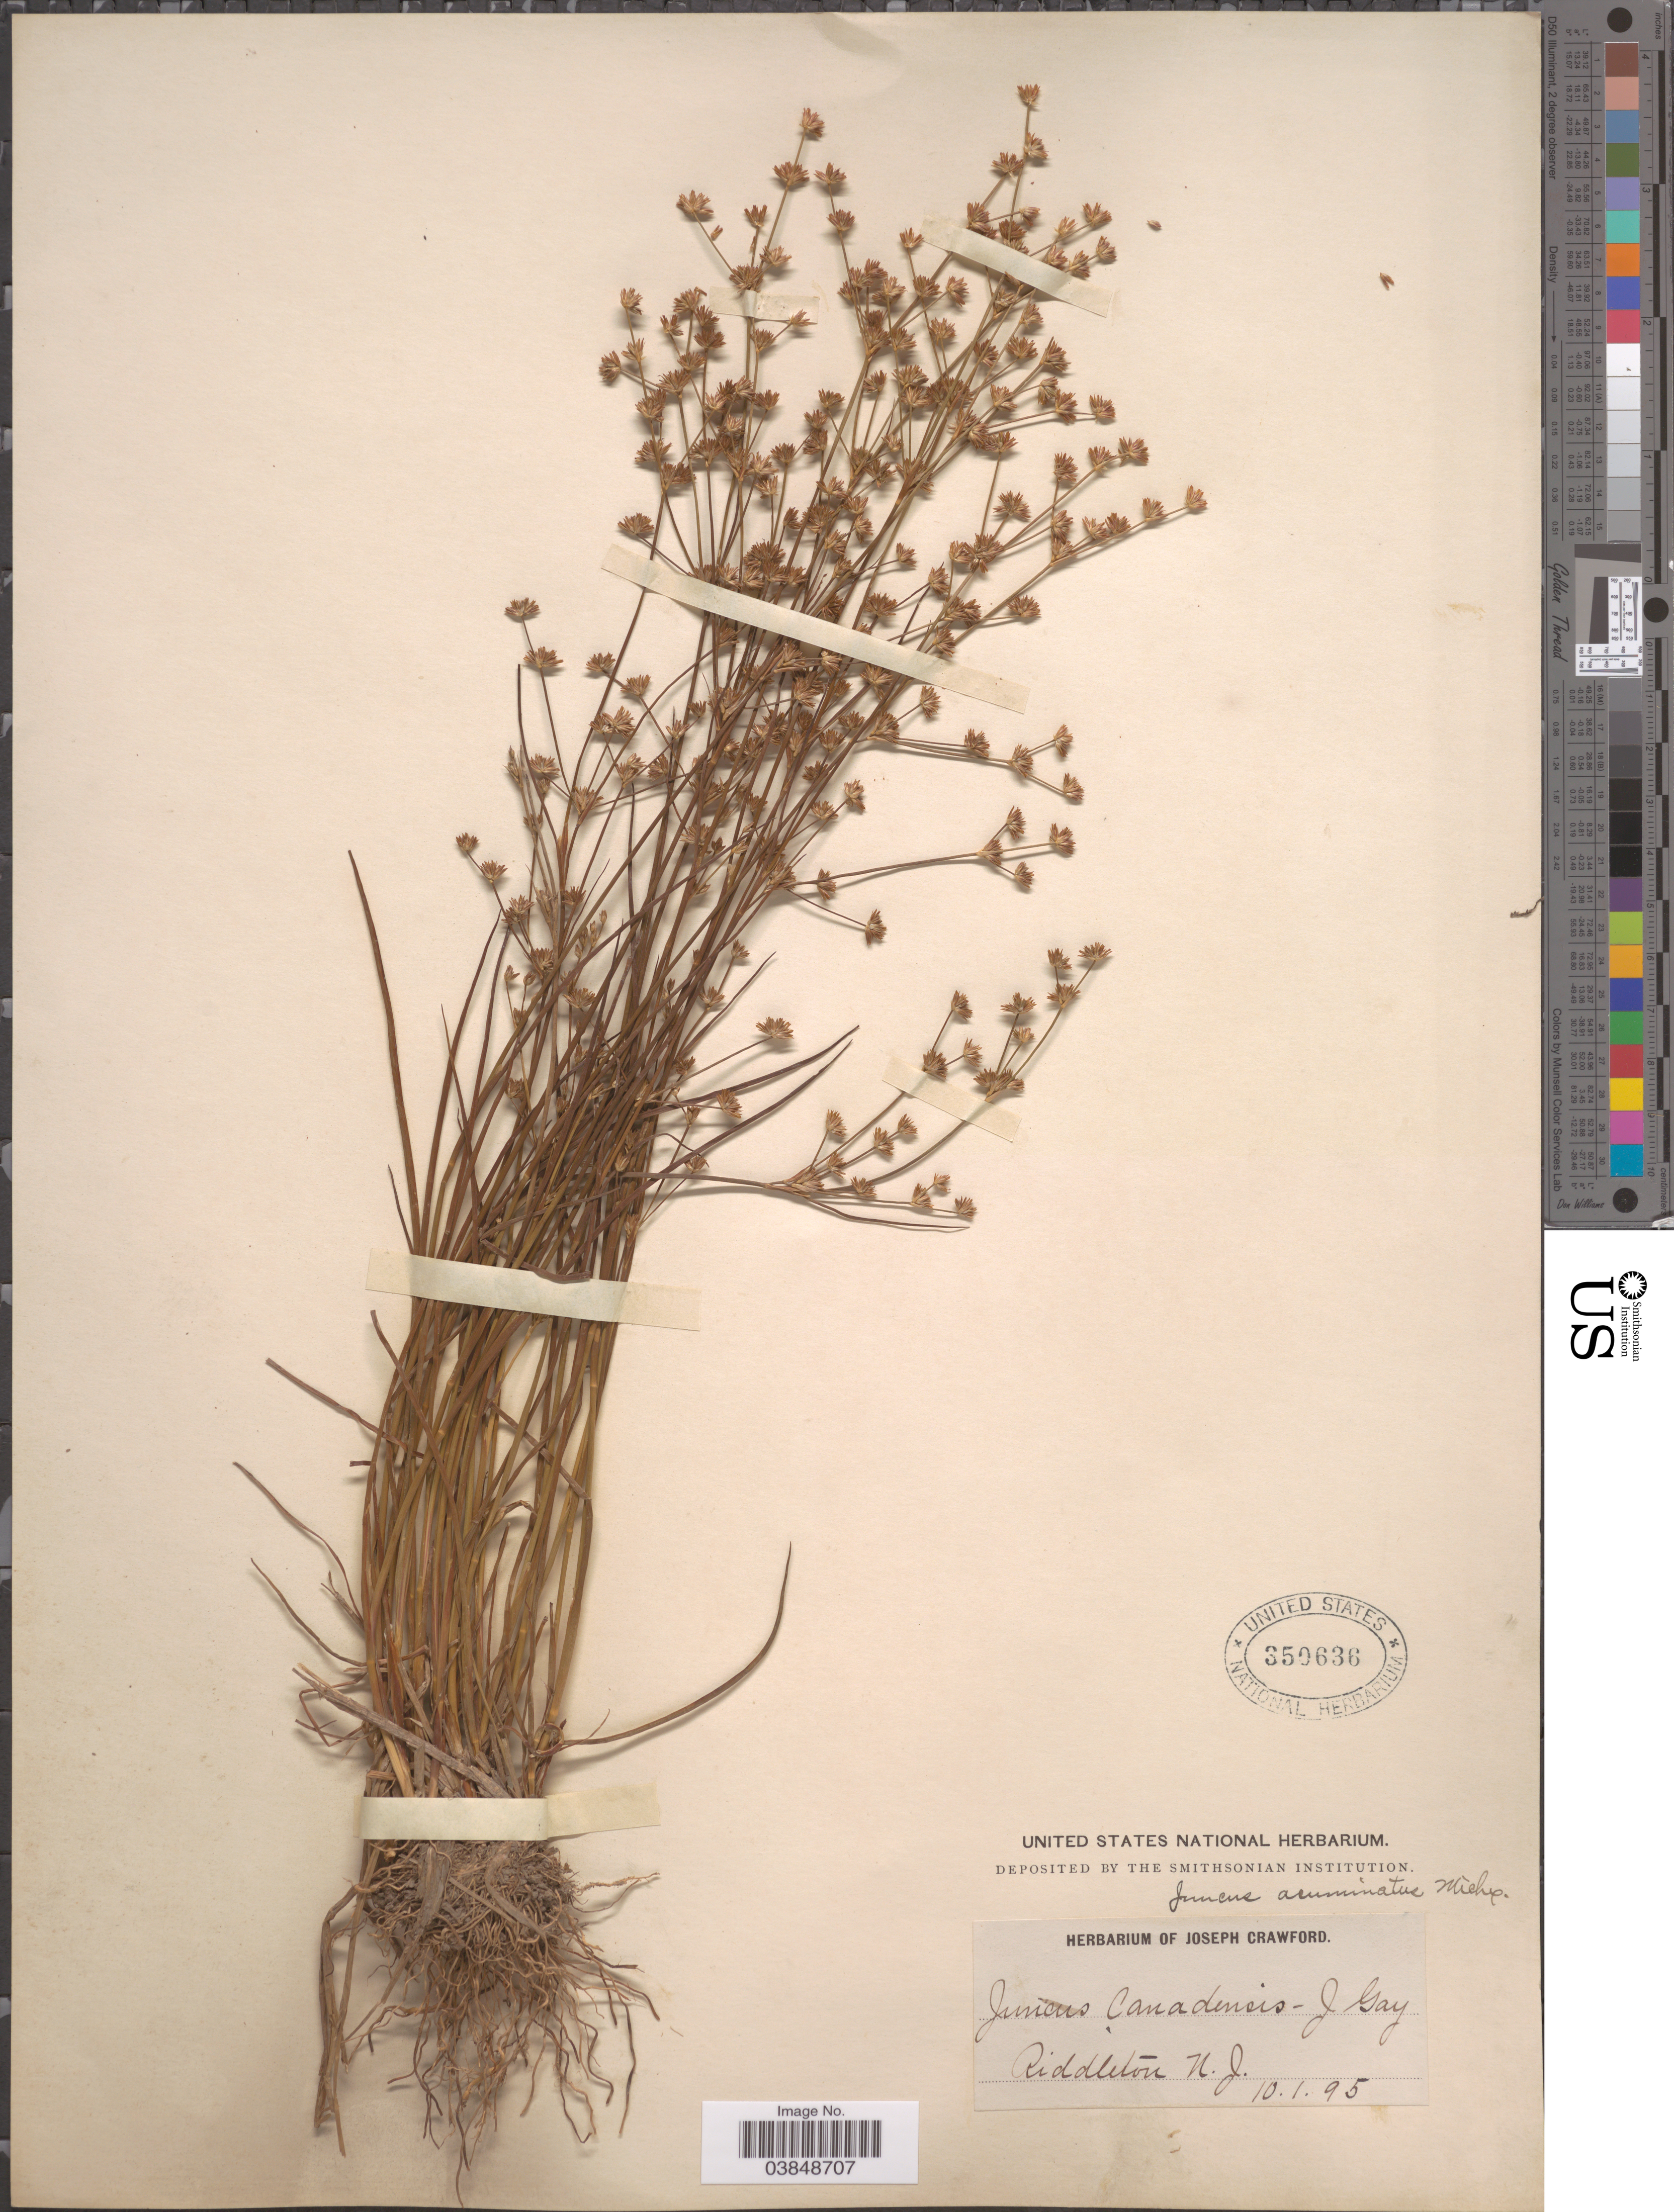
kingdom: Plantae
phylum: Tracheophyta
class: Liliopsida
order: Poales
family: Juncaceae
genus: Juncus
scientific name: Juncus acuminatus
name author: Michx.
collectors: ex herb. Joseph Crawford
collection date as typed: Transcribed d/m/y: 10/1/95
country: United States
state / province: New Jersey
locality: Riddleton.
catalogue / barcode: US 350636